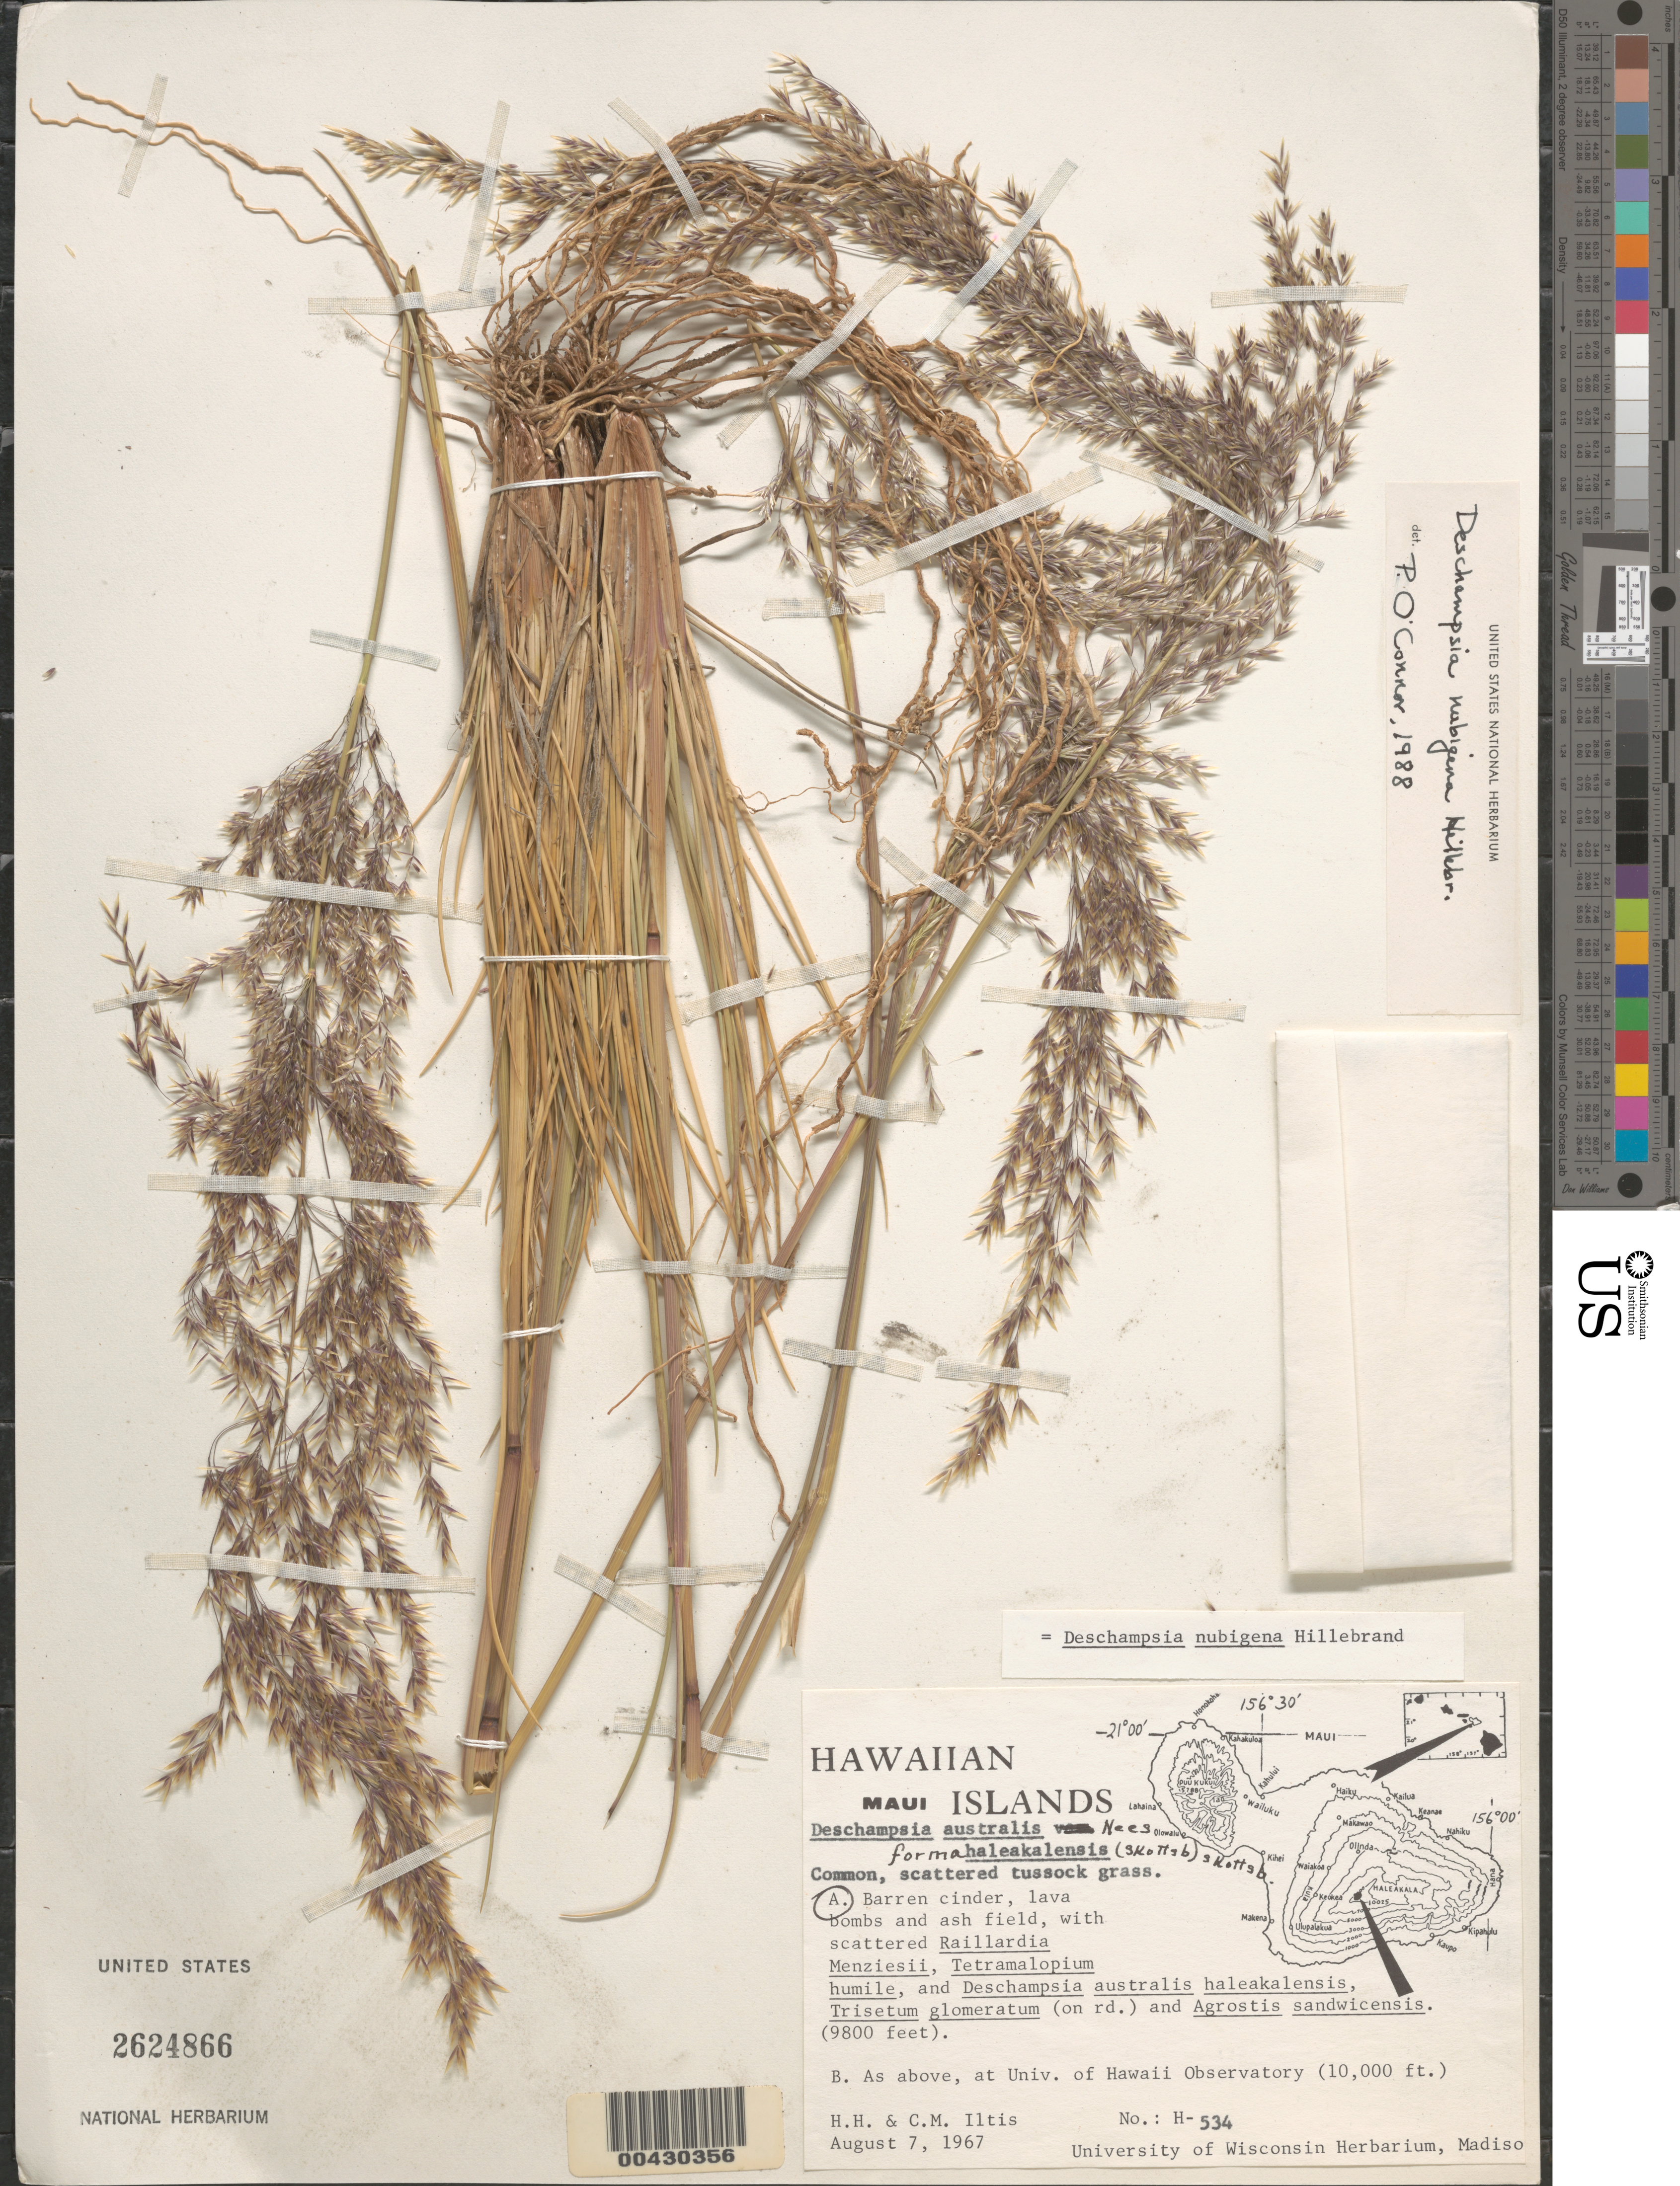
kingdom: Plantae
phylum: Tracheophyta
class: Liliopsida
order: Poales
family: Poaceae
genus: Deschampsia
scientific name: Deschampsia nubigena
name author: Hillebr.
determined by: O'Connor, P.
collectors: H. H. Iltis & C. M Iltis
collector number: H-534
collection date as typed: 7 Aug 1967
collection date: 1967-08-07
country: United States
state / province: Hawaii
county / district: Maui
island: Maui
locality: at University of Hawaii Observatory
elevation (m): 3048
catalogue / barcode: US 2624866